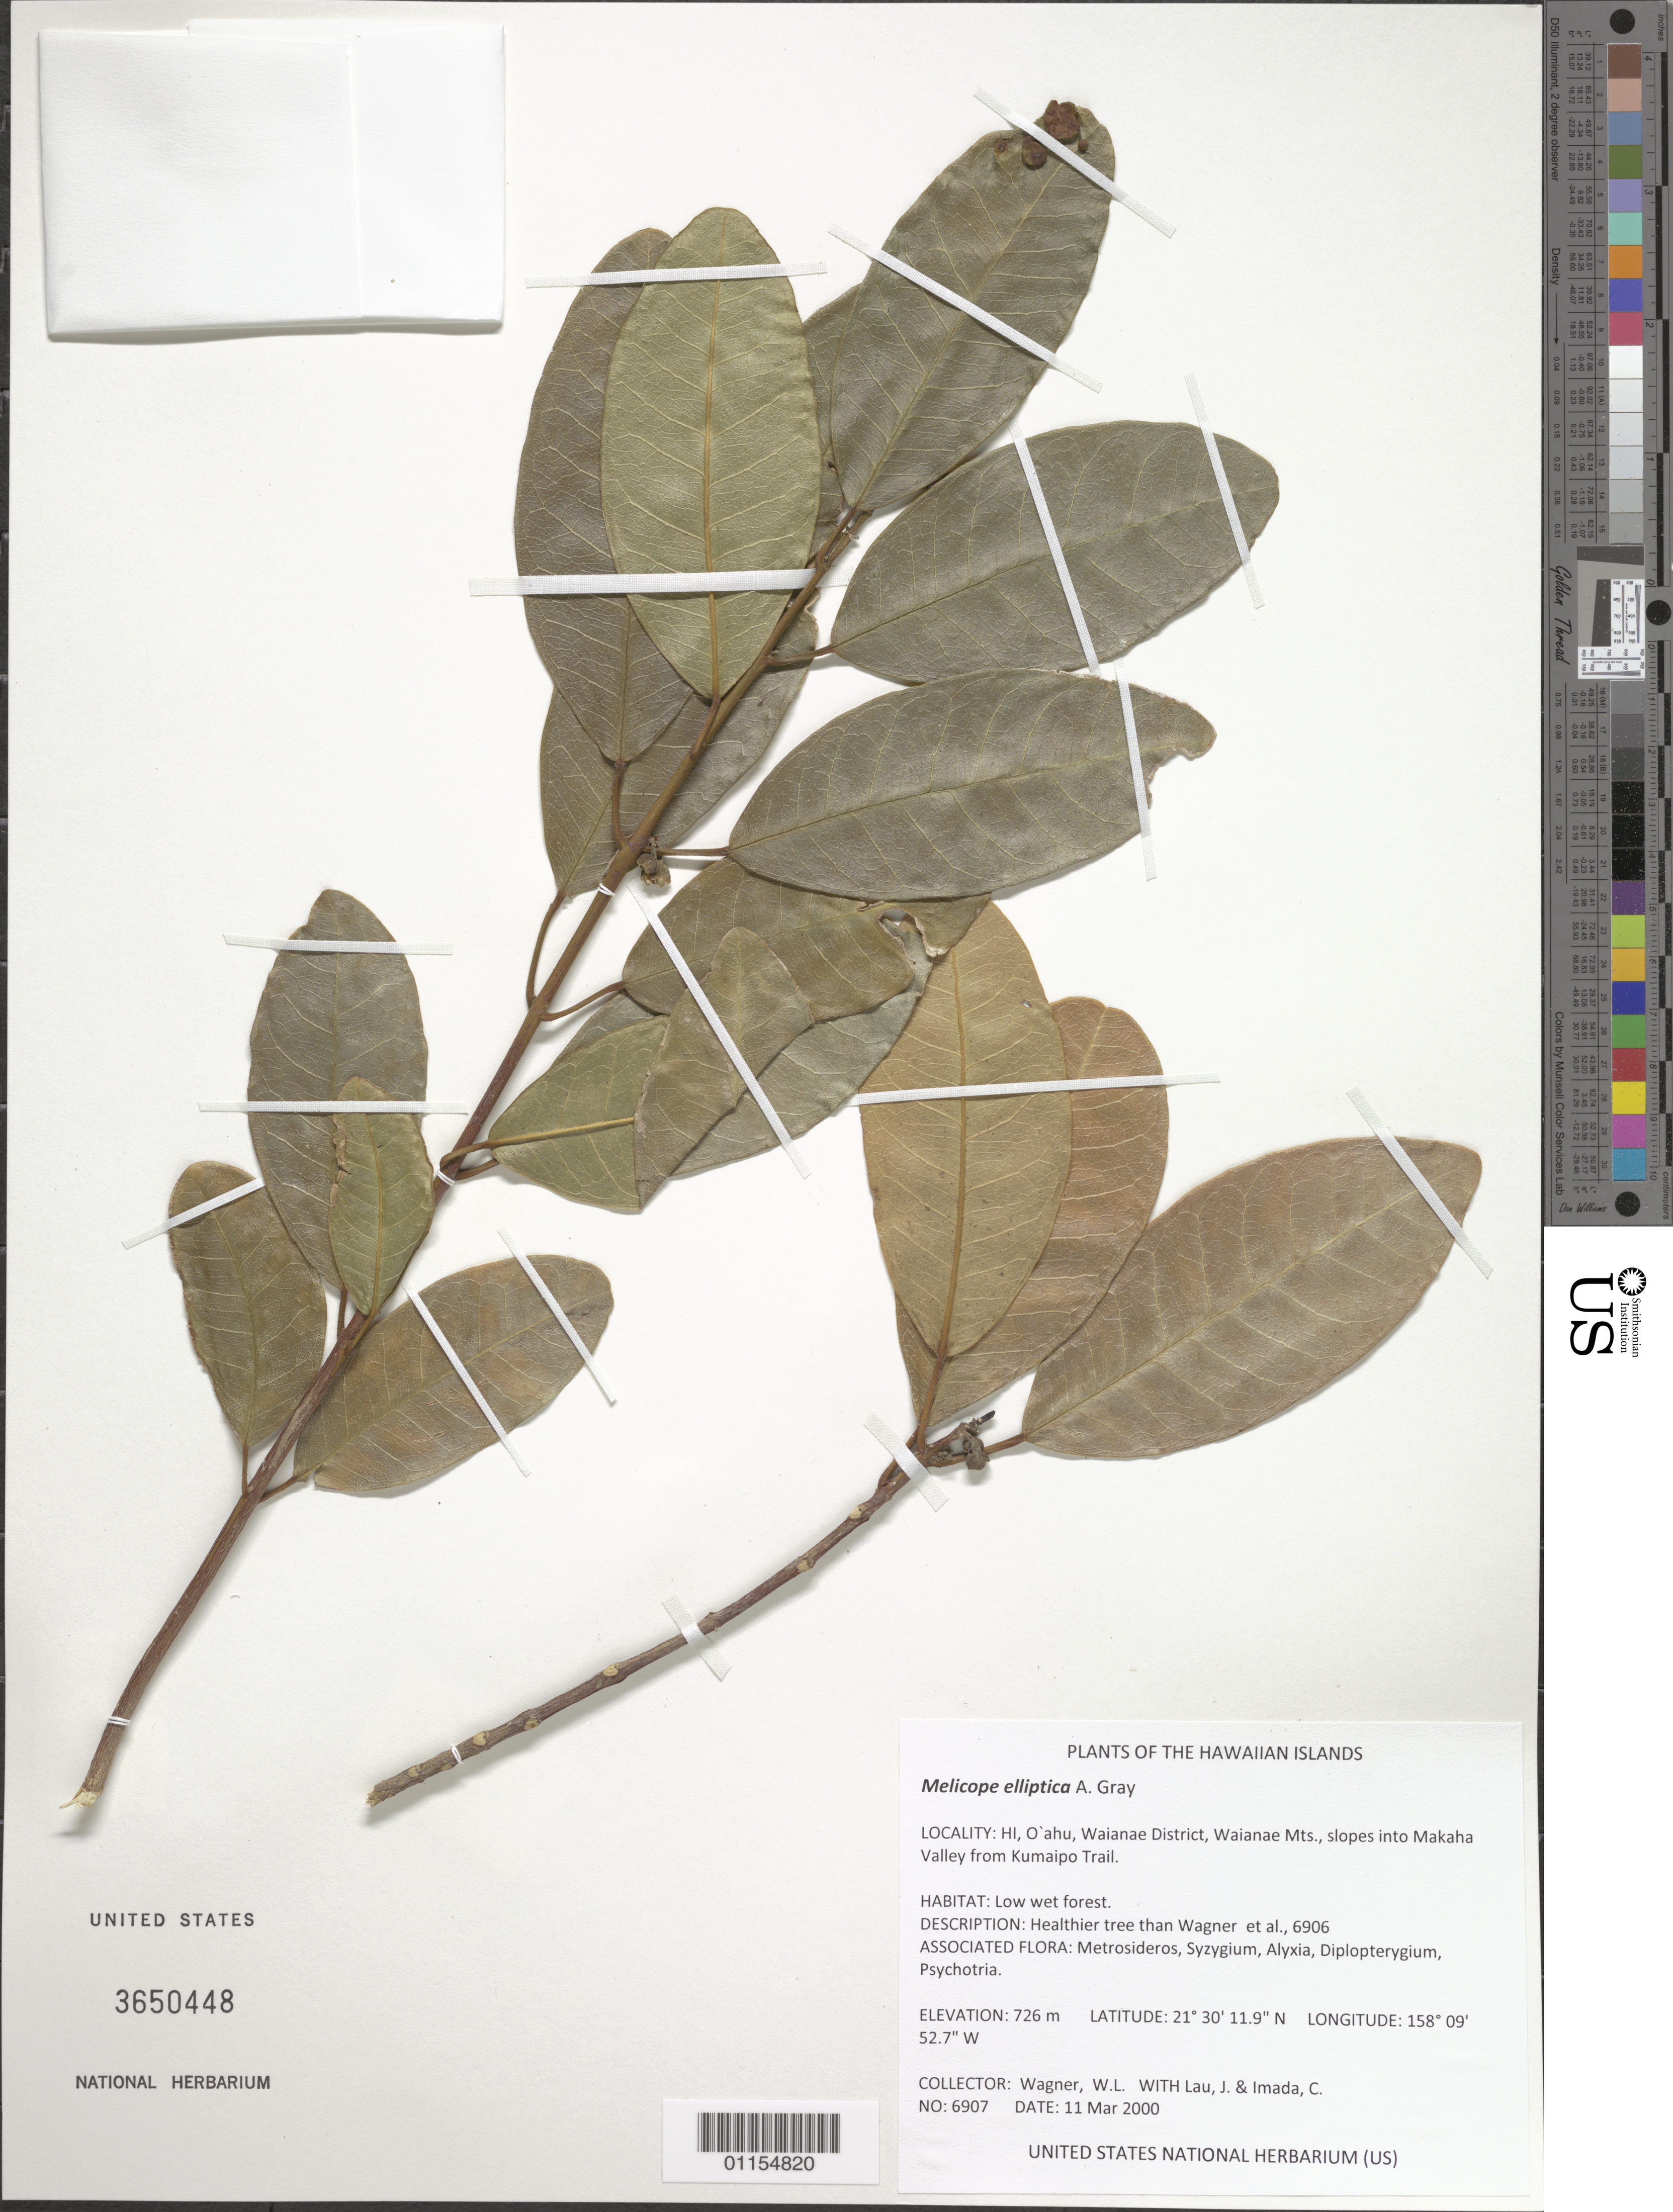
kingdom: Plantae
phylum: Tracheophyta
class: Magnoliopsida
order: Sapindales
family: Rutaceae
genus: Melicope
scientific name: Melicope elliptica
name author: A. Gray in Wilkes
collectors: W. L. Wagner, J. Lau & C. Imada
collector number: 6907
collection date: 2000-03-11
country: United States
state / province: Hawaii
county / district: Honolulu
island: Oahu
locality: Waianae District, Waianae Mts., slopes into Makaha Valley from Kumaipo Trail.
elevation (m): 726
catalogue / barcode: US 3650448